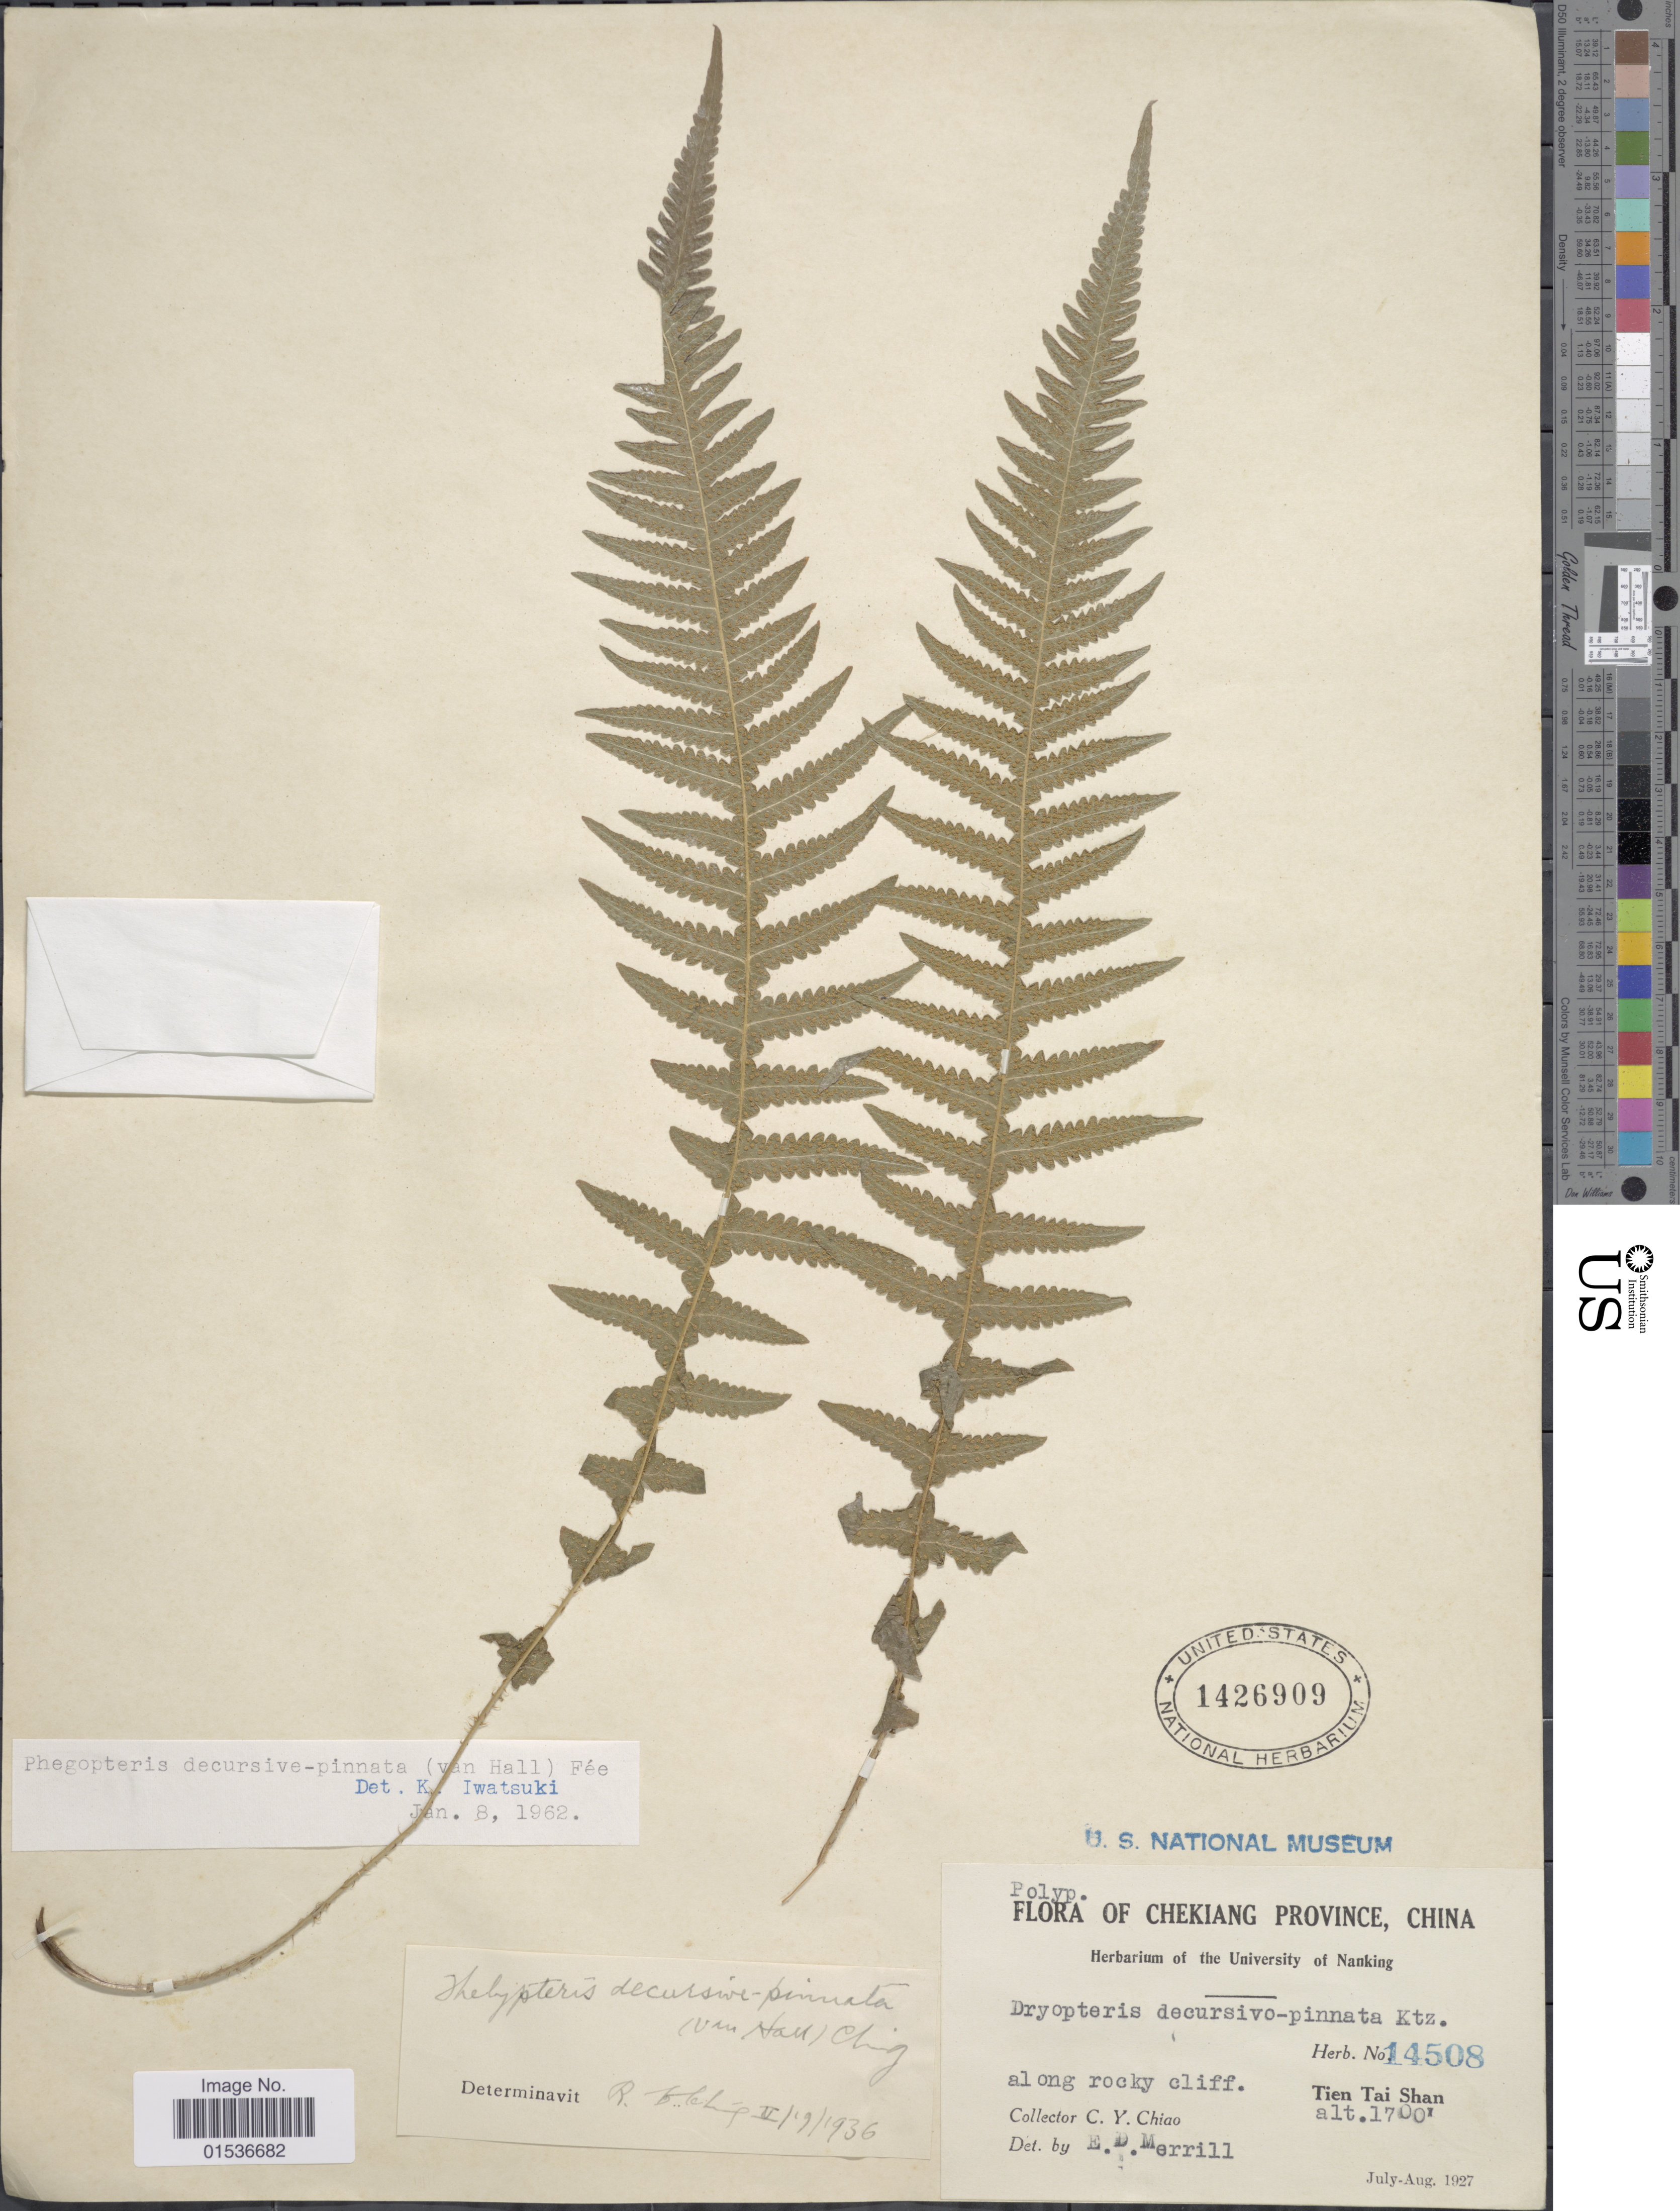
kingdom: Plantae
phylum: Tracheophyta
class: Polypodiopsida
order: Polypodiales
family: Thelypteridaceae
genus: Phegopteris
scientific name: Phegopteris decursivepinnata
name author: (H.C. Hall) Fée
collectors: C. Y. Chiao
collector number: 14508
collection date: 1927-07/1927-08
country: China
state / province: Zhejiang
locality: Chekiang Province, China. Tien Tai Shan,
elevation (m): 518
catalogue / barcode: US 1426909